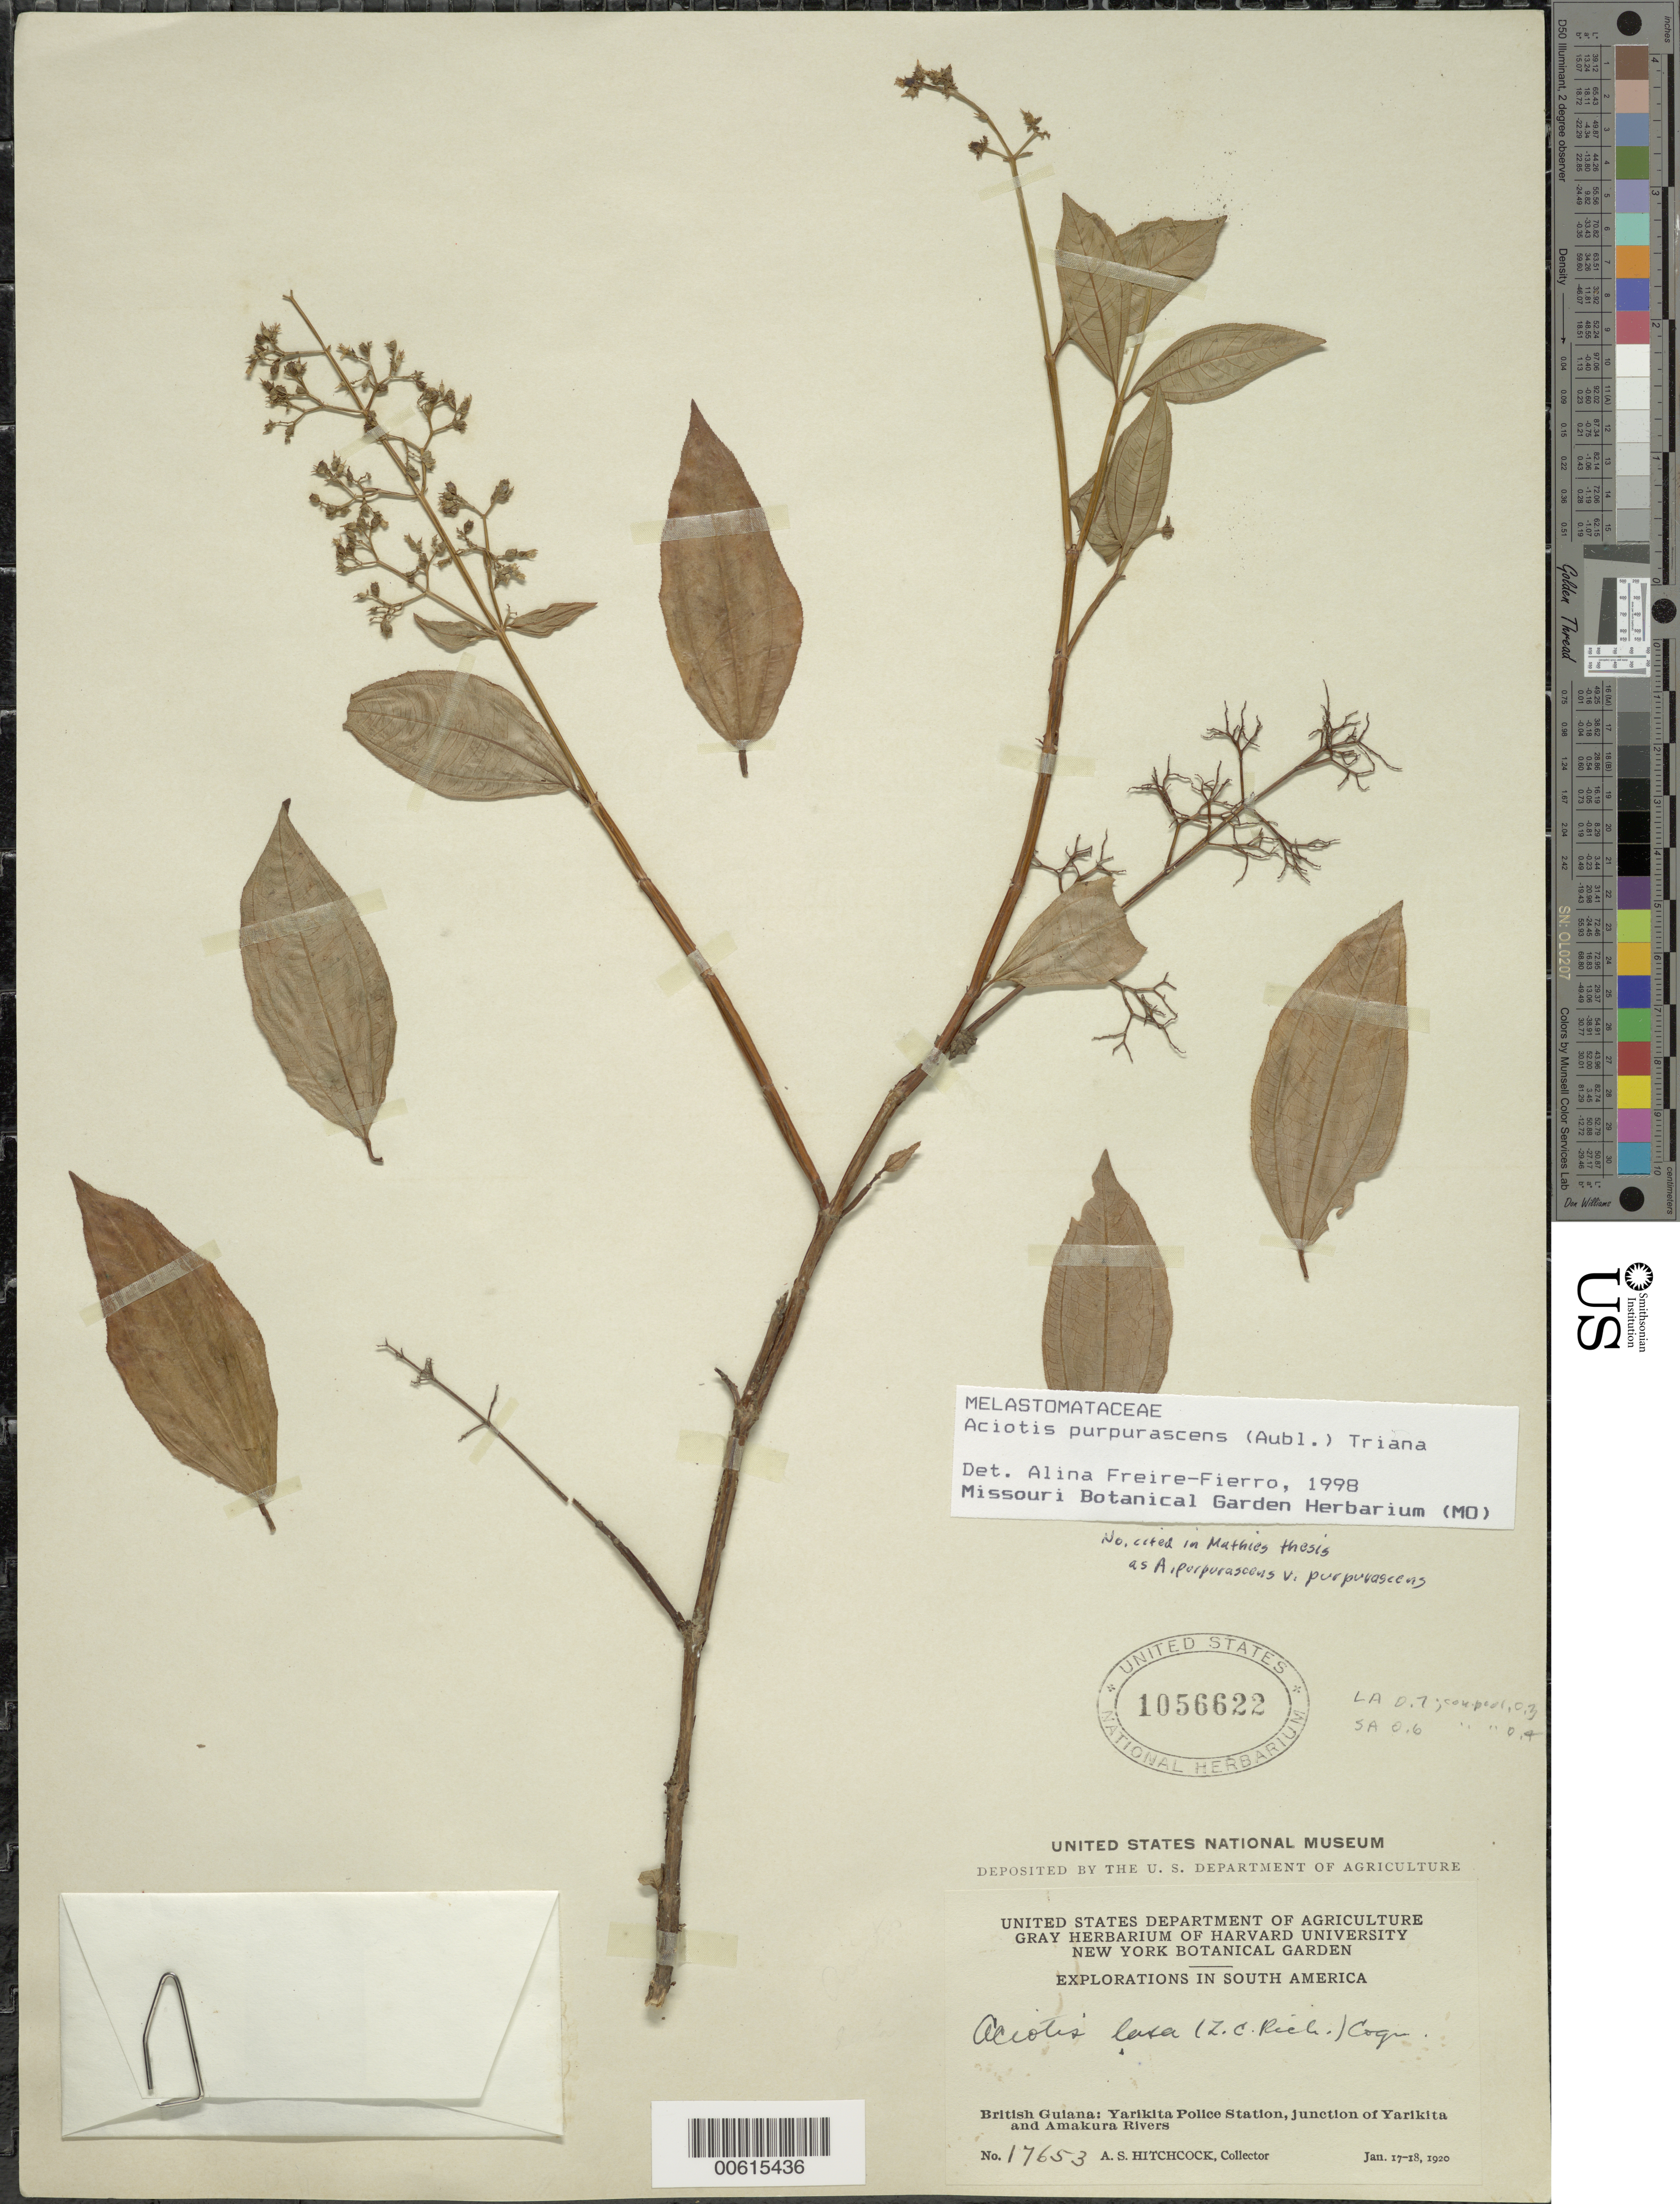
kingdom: Plantae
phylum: Tracheophyta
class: Magnoliopsida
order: Myrtales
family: Melastomataceae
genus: Aciotis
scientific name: Aciotis purpurascens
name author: (Aubl.) Triana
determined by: Freire-Fierro, A.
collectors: A. S. Hitchcock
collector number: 17653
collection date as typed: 17-Jan-20 to 18-Jan-20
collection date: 1920-01-17/1920-01-18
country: Guyana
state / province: Barima-Waini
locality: Yarikita Police Sta., junct. of Yarikita & Amakura Rivers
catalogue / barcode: US 1056622